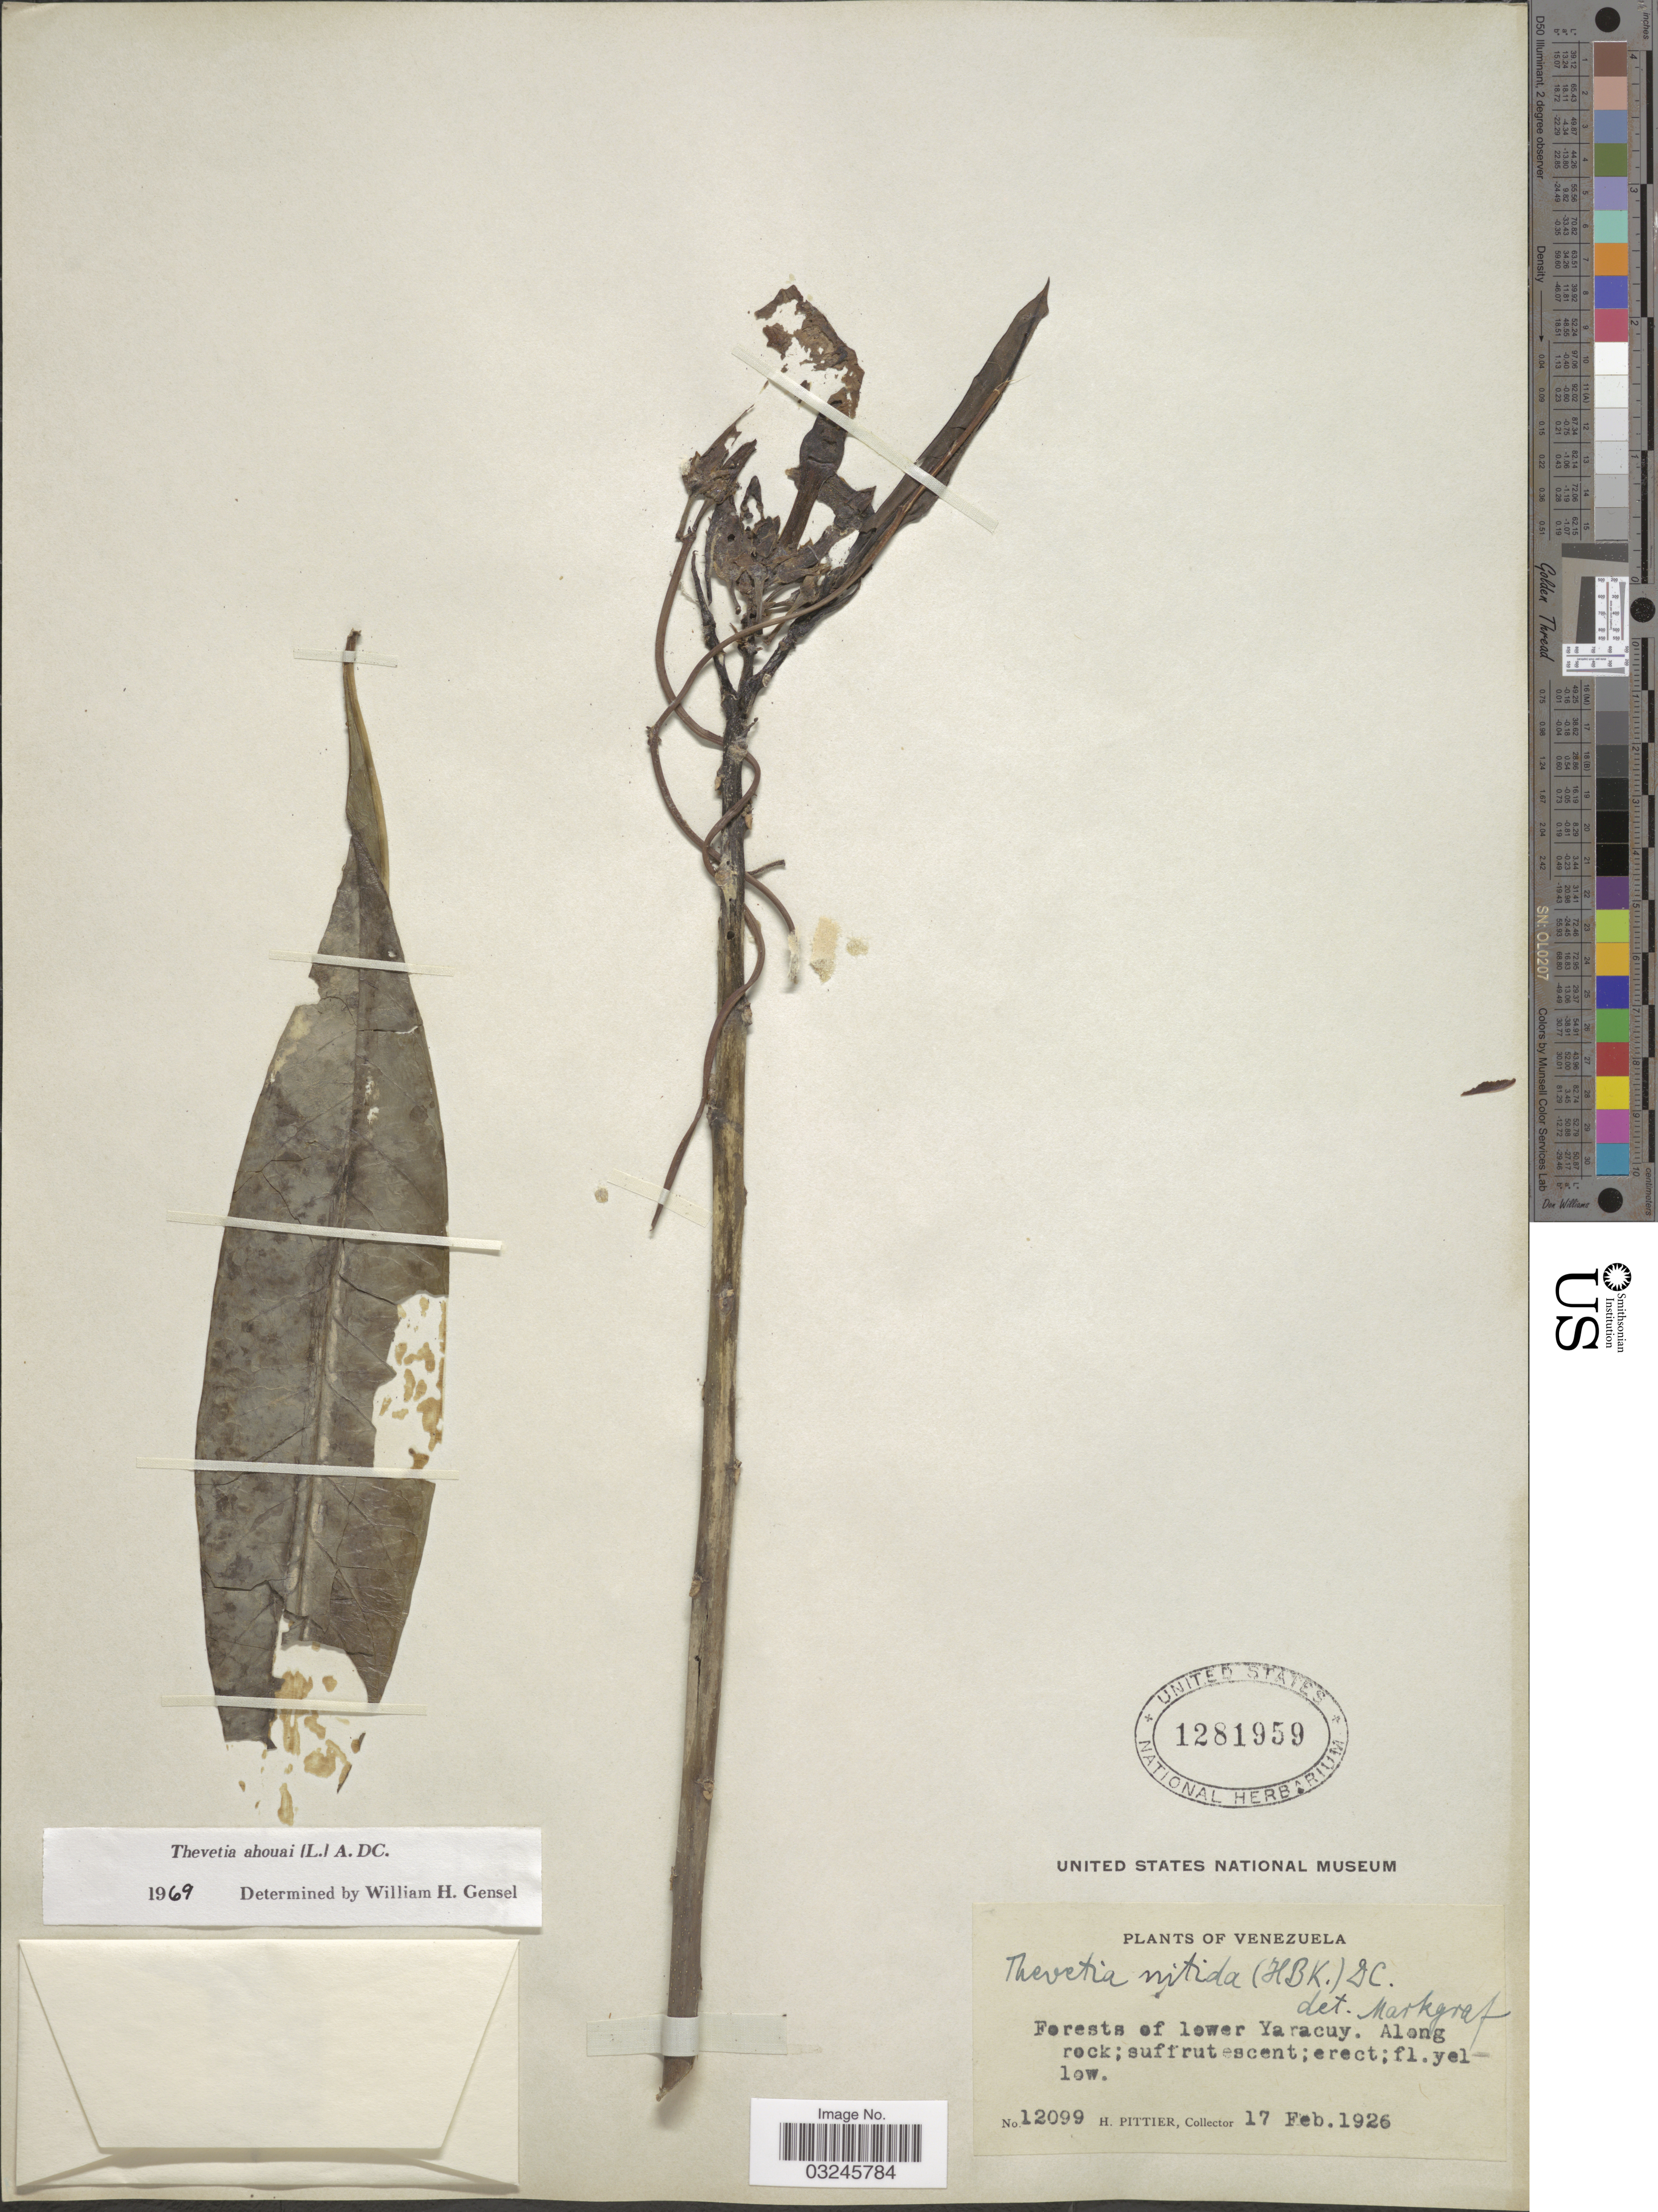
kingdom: Plantae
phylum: Tracheophyta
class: Magnoliopsida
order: Gentianales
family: Apocynaceae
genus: Thevetia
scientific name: Thevetia ahouai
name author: (L.) A. DC.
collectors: H. F. Pittier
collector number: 12099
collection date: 1926-02-17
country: Venezuela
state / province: Yaracuy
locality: Forests of lower Yaracuy, Along rock.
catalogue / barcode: US 1281959